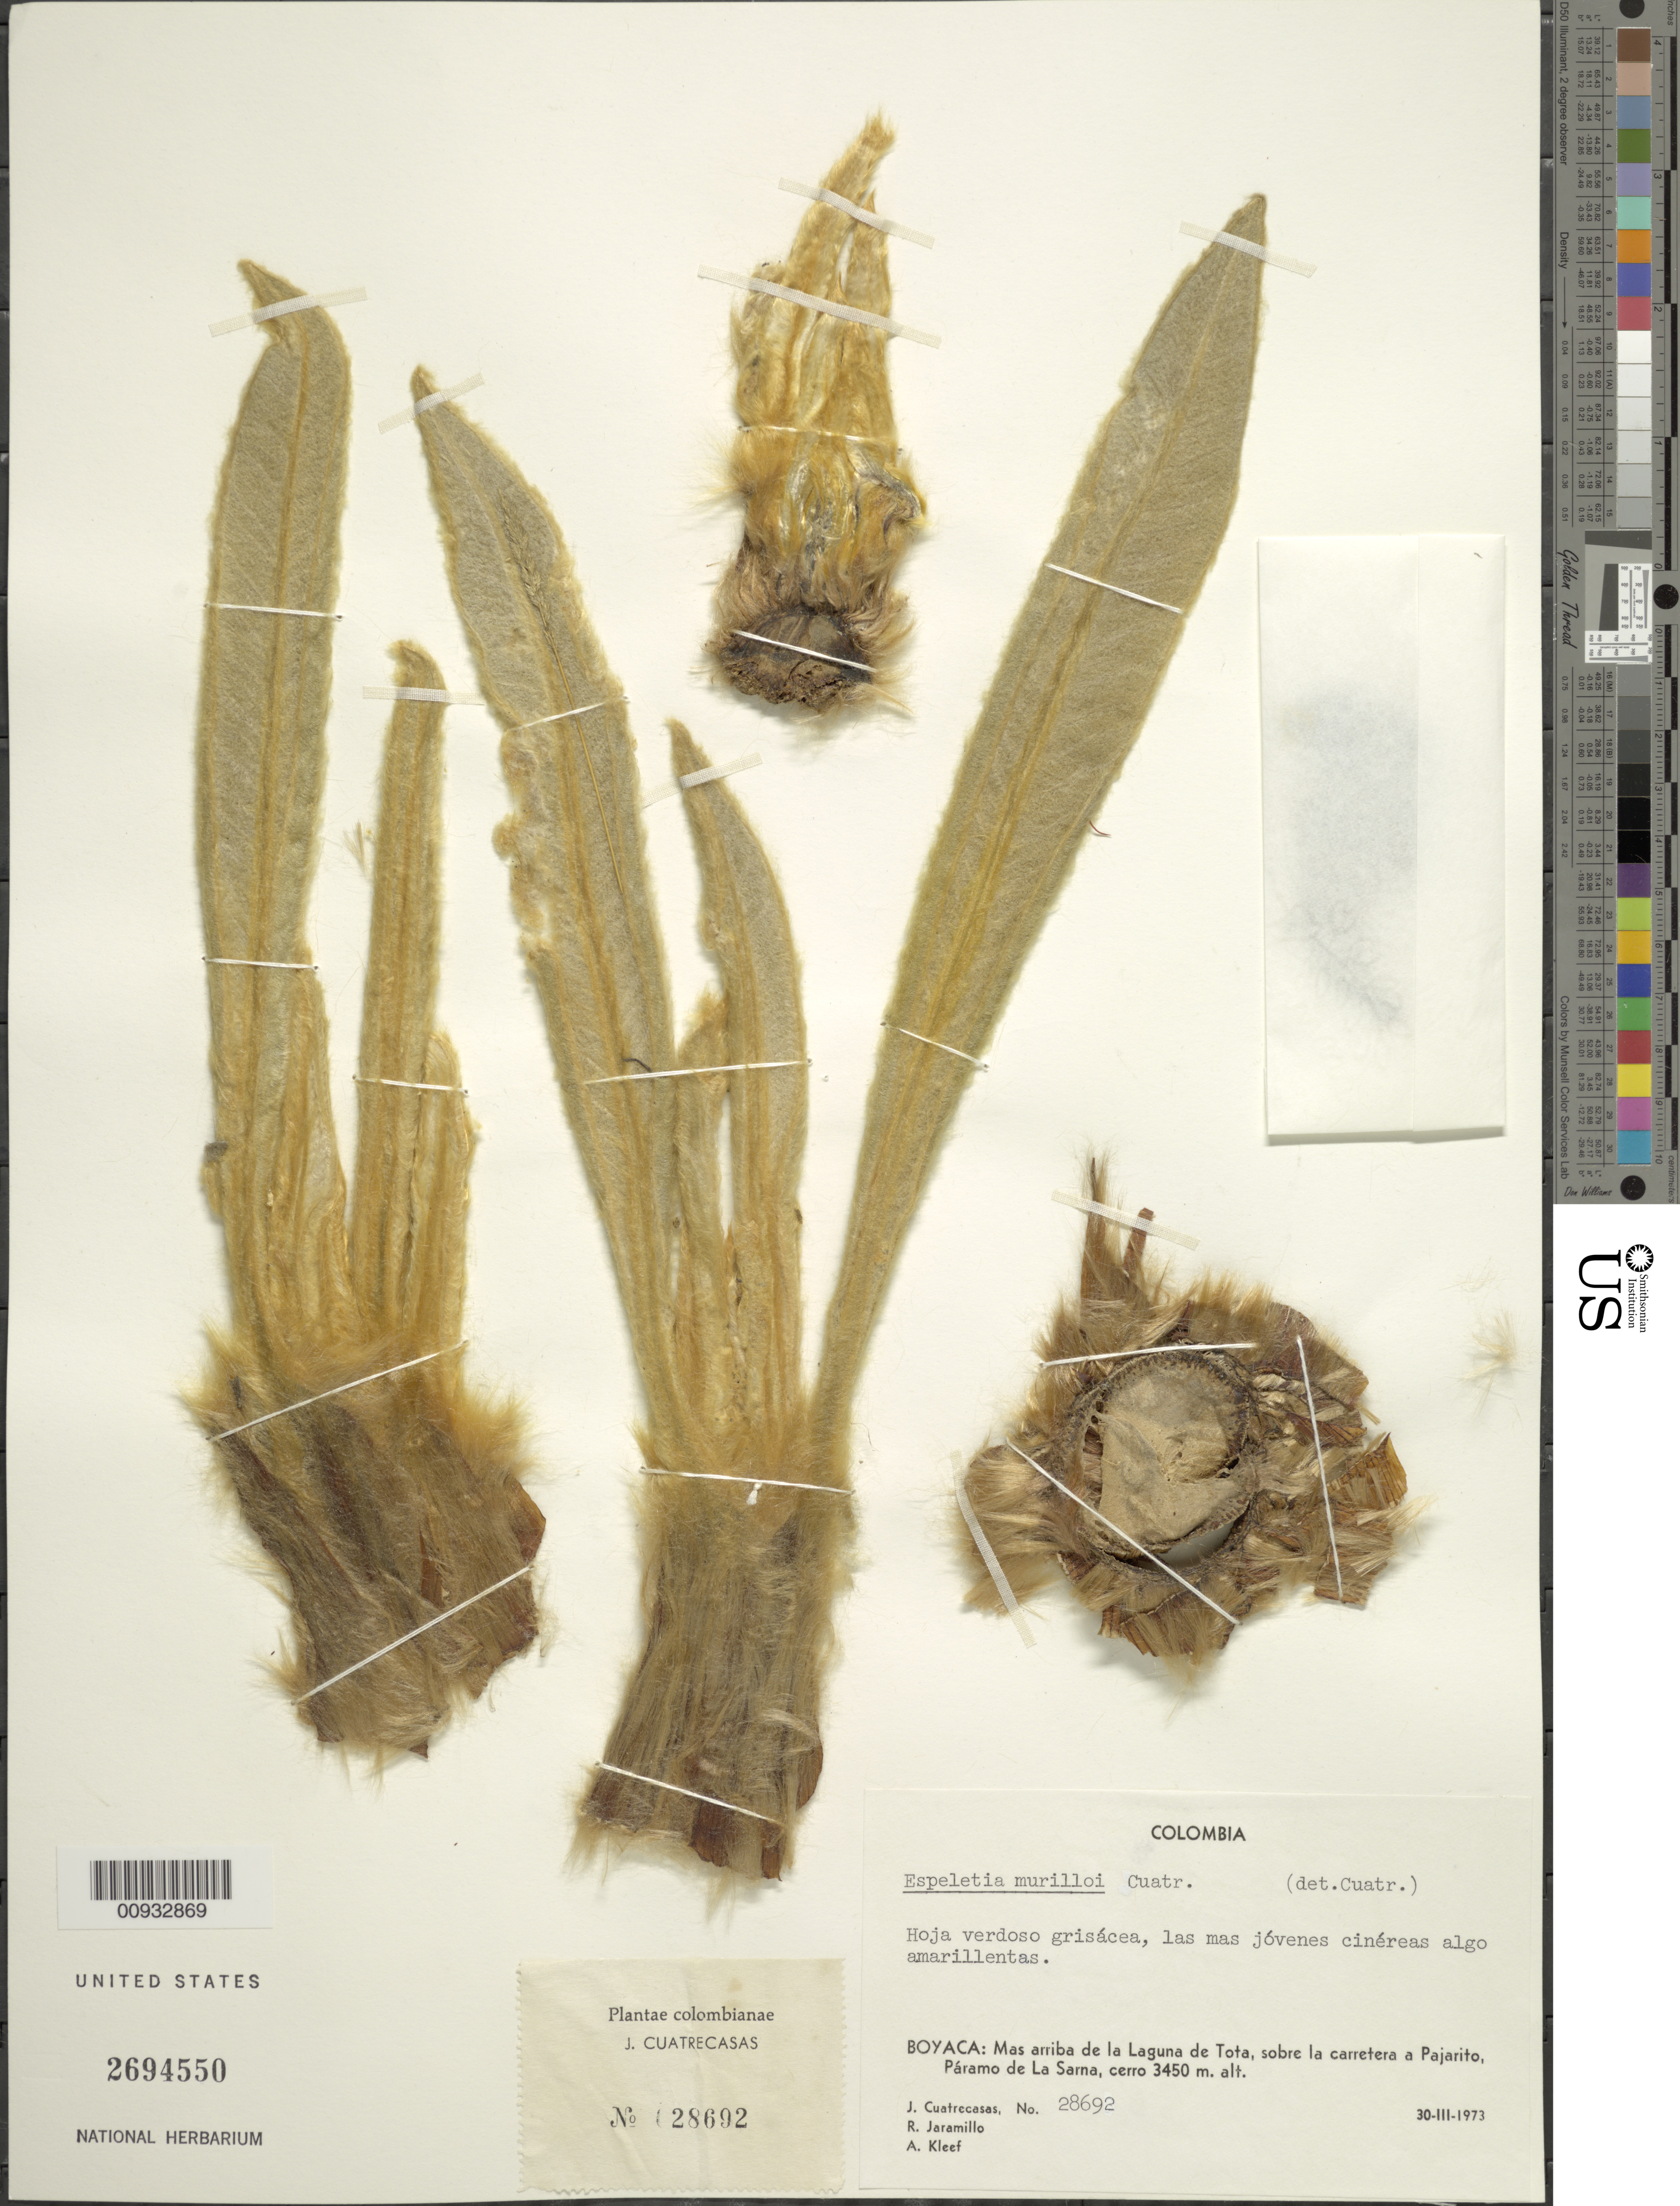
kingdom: Plantae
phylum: Tracheophyta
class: Magnoliopsida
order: Asterales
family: Asteraceae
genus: Espeletia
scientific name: Espeletia murilloi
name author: Cuatrec.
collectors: J. Cuatrecasas, R. Jaramillo M. & A. M. Cleef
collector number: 28692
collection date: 1973-03-30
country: Colombia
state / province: Boyacá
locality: Páramo de la Sarna. Más arriba de la Laguna de Tota, sobre la carretera a Pajarito.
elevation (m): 3450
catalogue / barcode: US 2694550